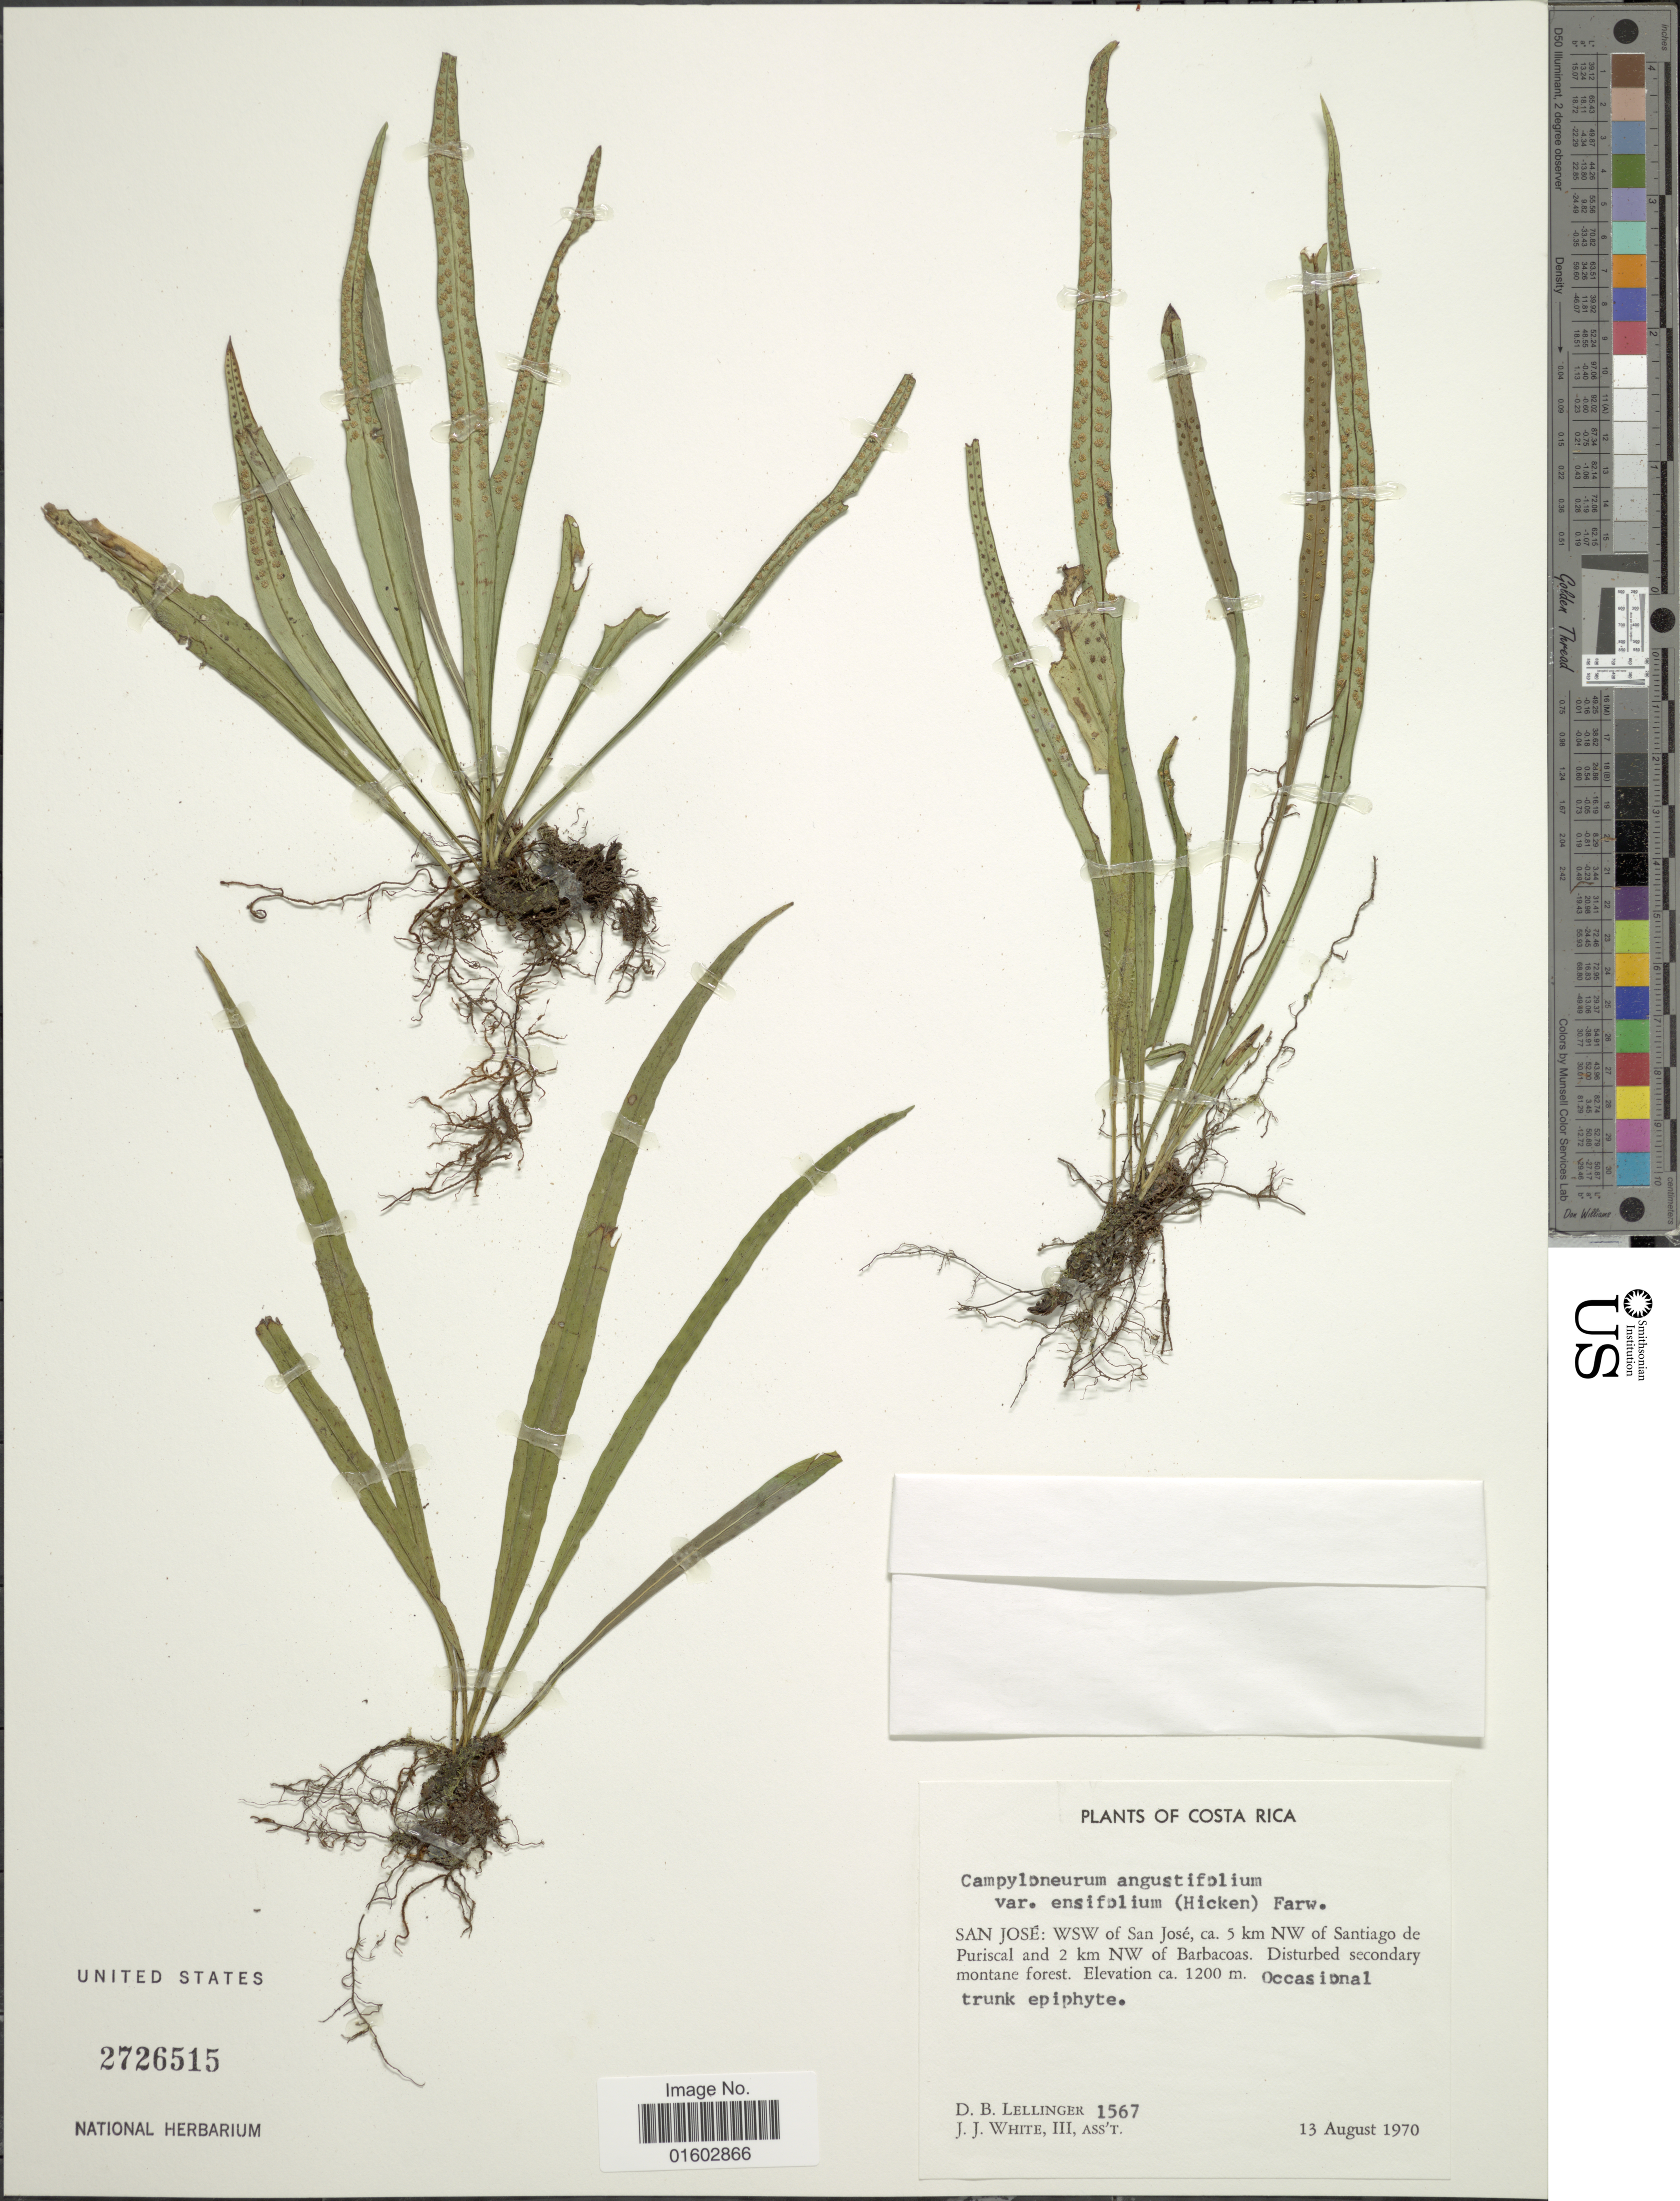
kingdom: Plantae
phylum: Tracheophyta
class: Polypodiopsida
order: Polypodiales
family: Polypodiaceae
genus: Campyloneurum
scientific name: Campyloneurum angustifolium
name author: (Sw.) Fée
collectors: D. B. Lellinger & J. J. White III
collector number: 1567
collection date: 1970-08-13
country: Costa Rica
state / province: San José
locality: WSW of San Jose, ca. 5 km NW of Santiago de Puriscal and 2 km NW of Barbacaos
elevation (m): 1200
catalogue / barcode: US 2726515